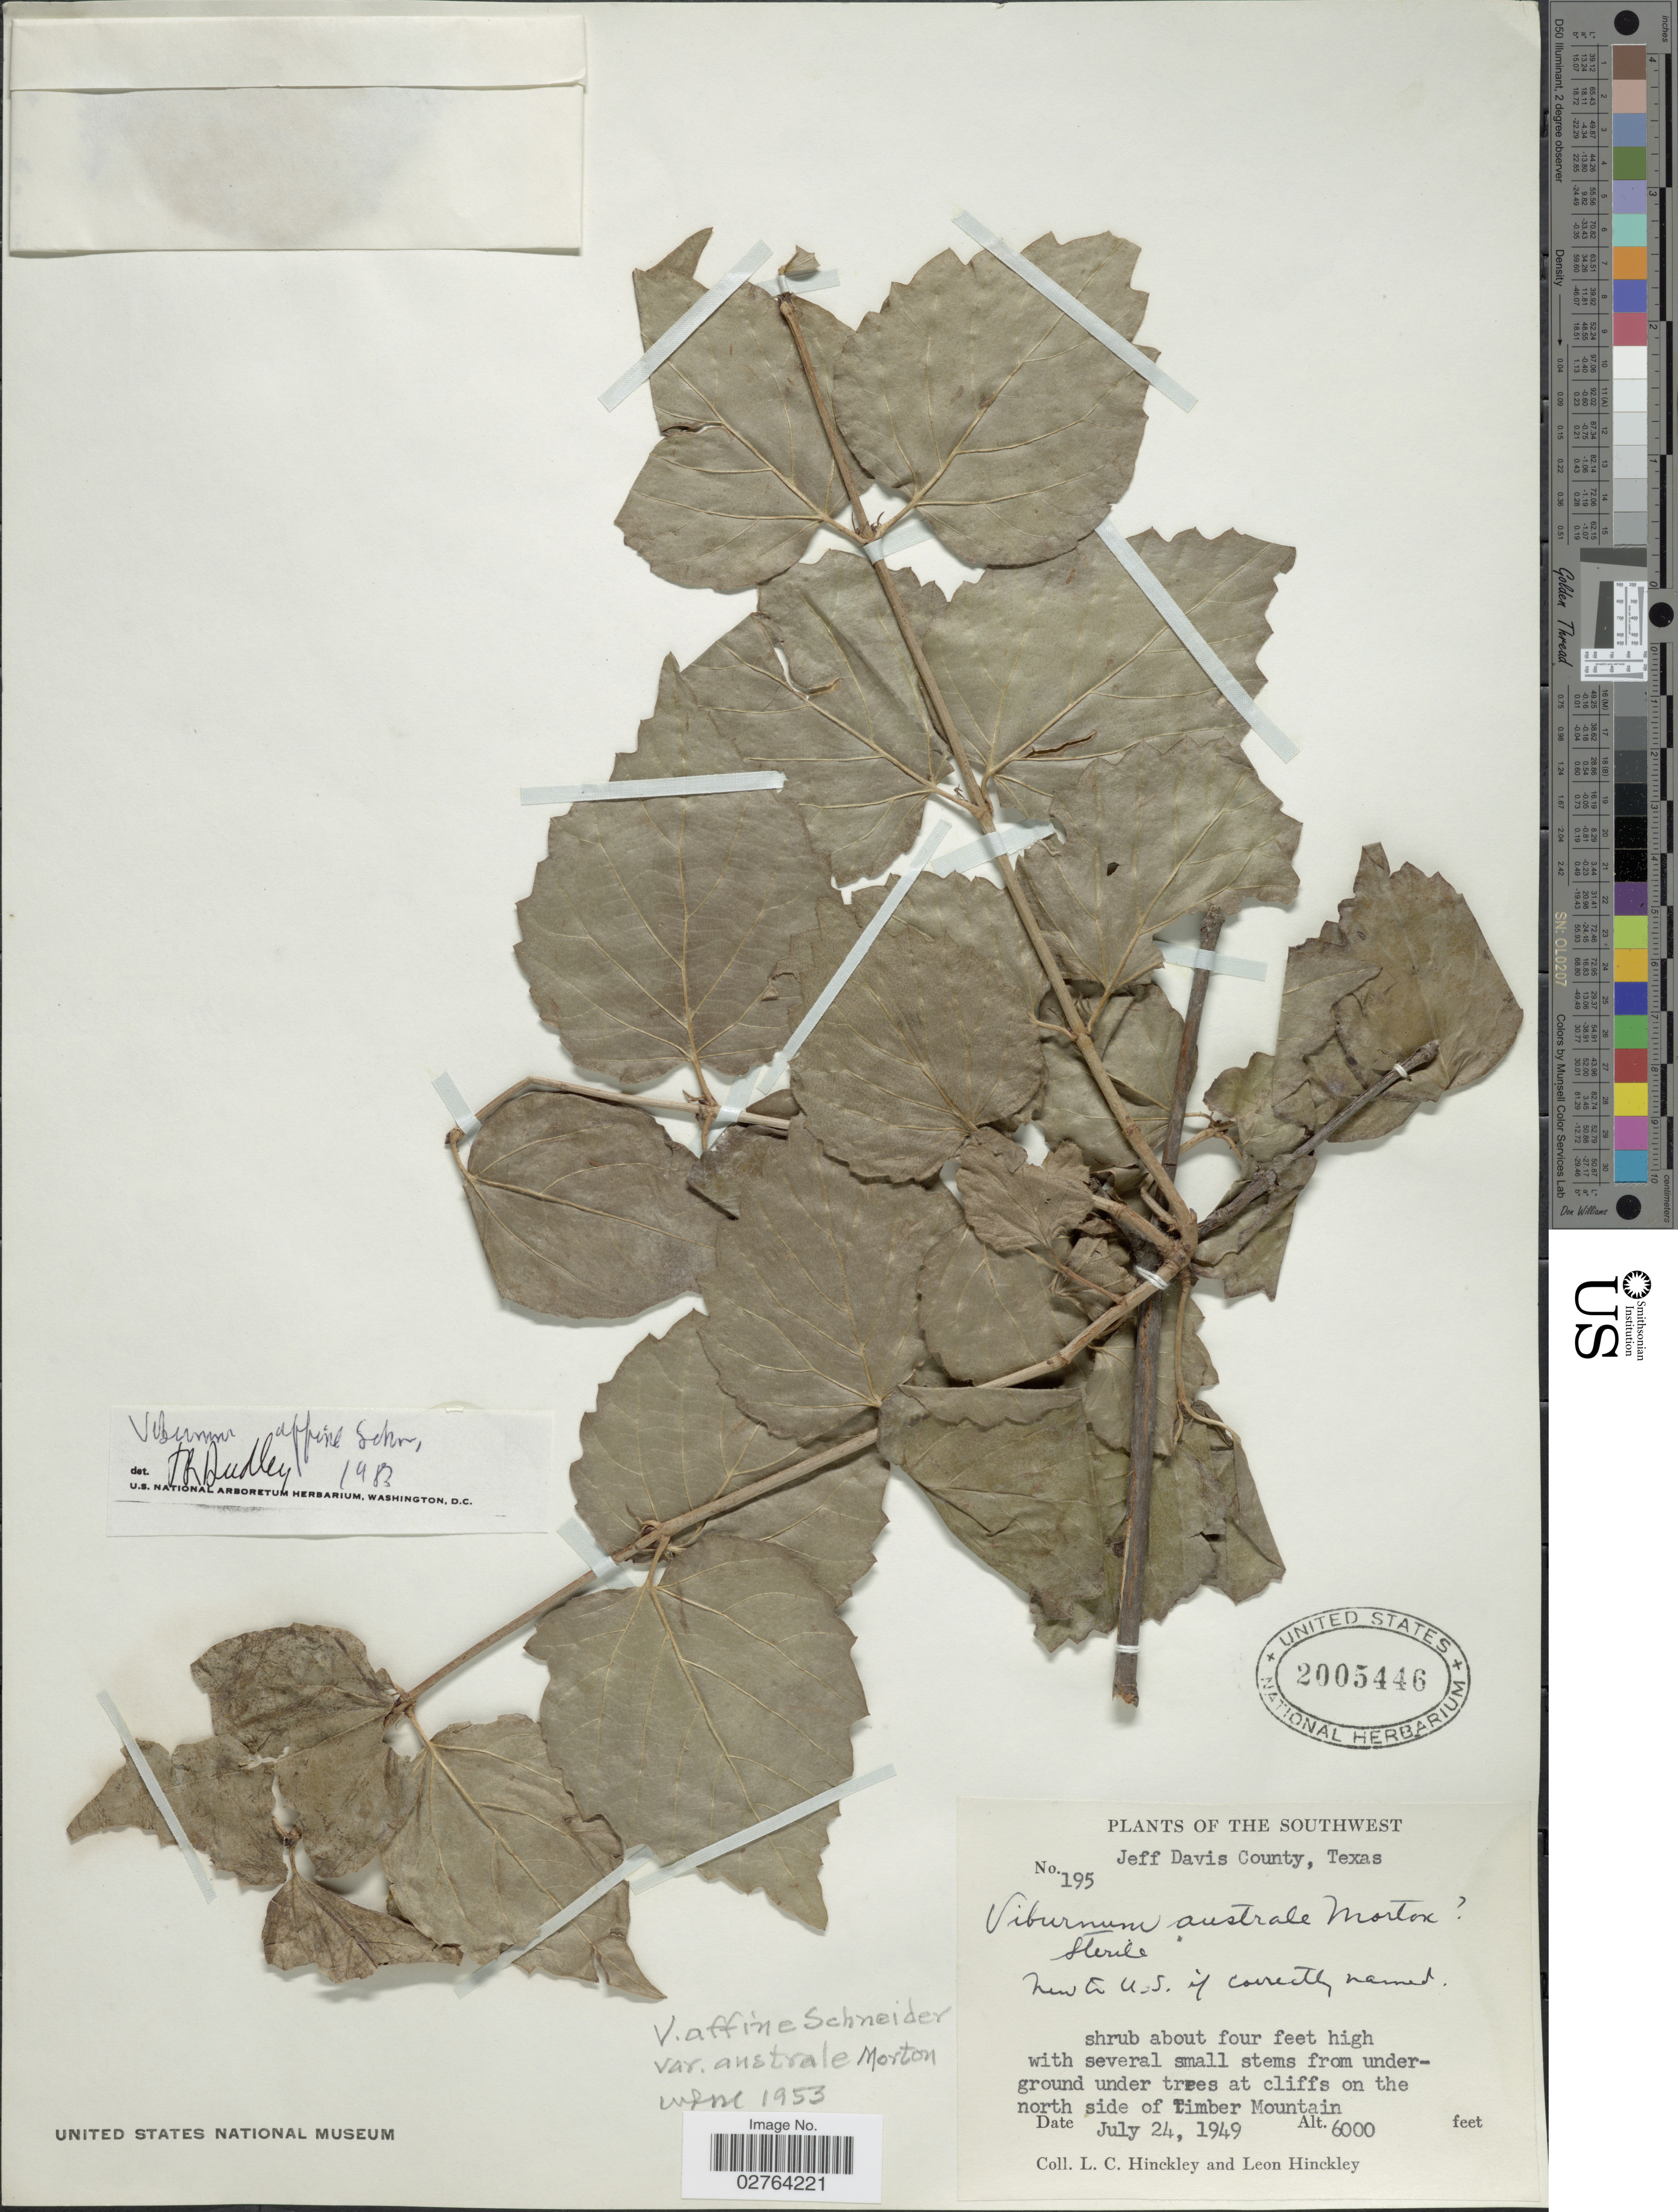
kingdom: Plantae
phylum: Tracheophyta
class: Magnoliopsida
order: Dipsacales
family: Viburnaceae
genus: Viburnum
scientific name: Viburnum rafinesqueanum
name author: Schult.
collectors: L. Hinckley & L. Hinckley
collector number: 195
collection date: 1949-07-24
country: United States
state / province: Texas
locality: The Southwest. Jeff Davis County, at cliffs on the north side of Timber Mountain.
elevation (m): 1829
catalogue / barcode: US 2005446